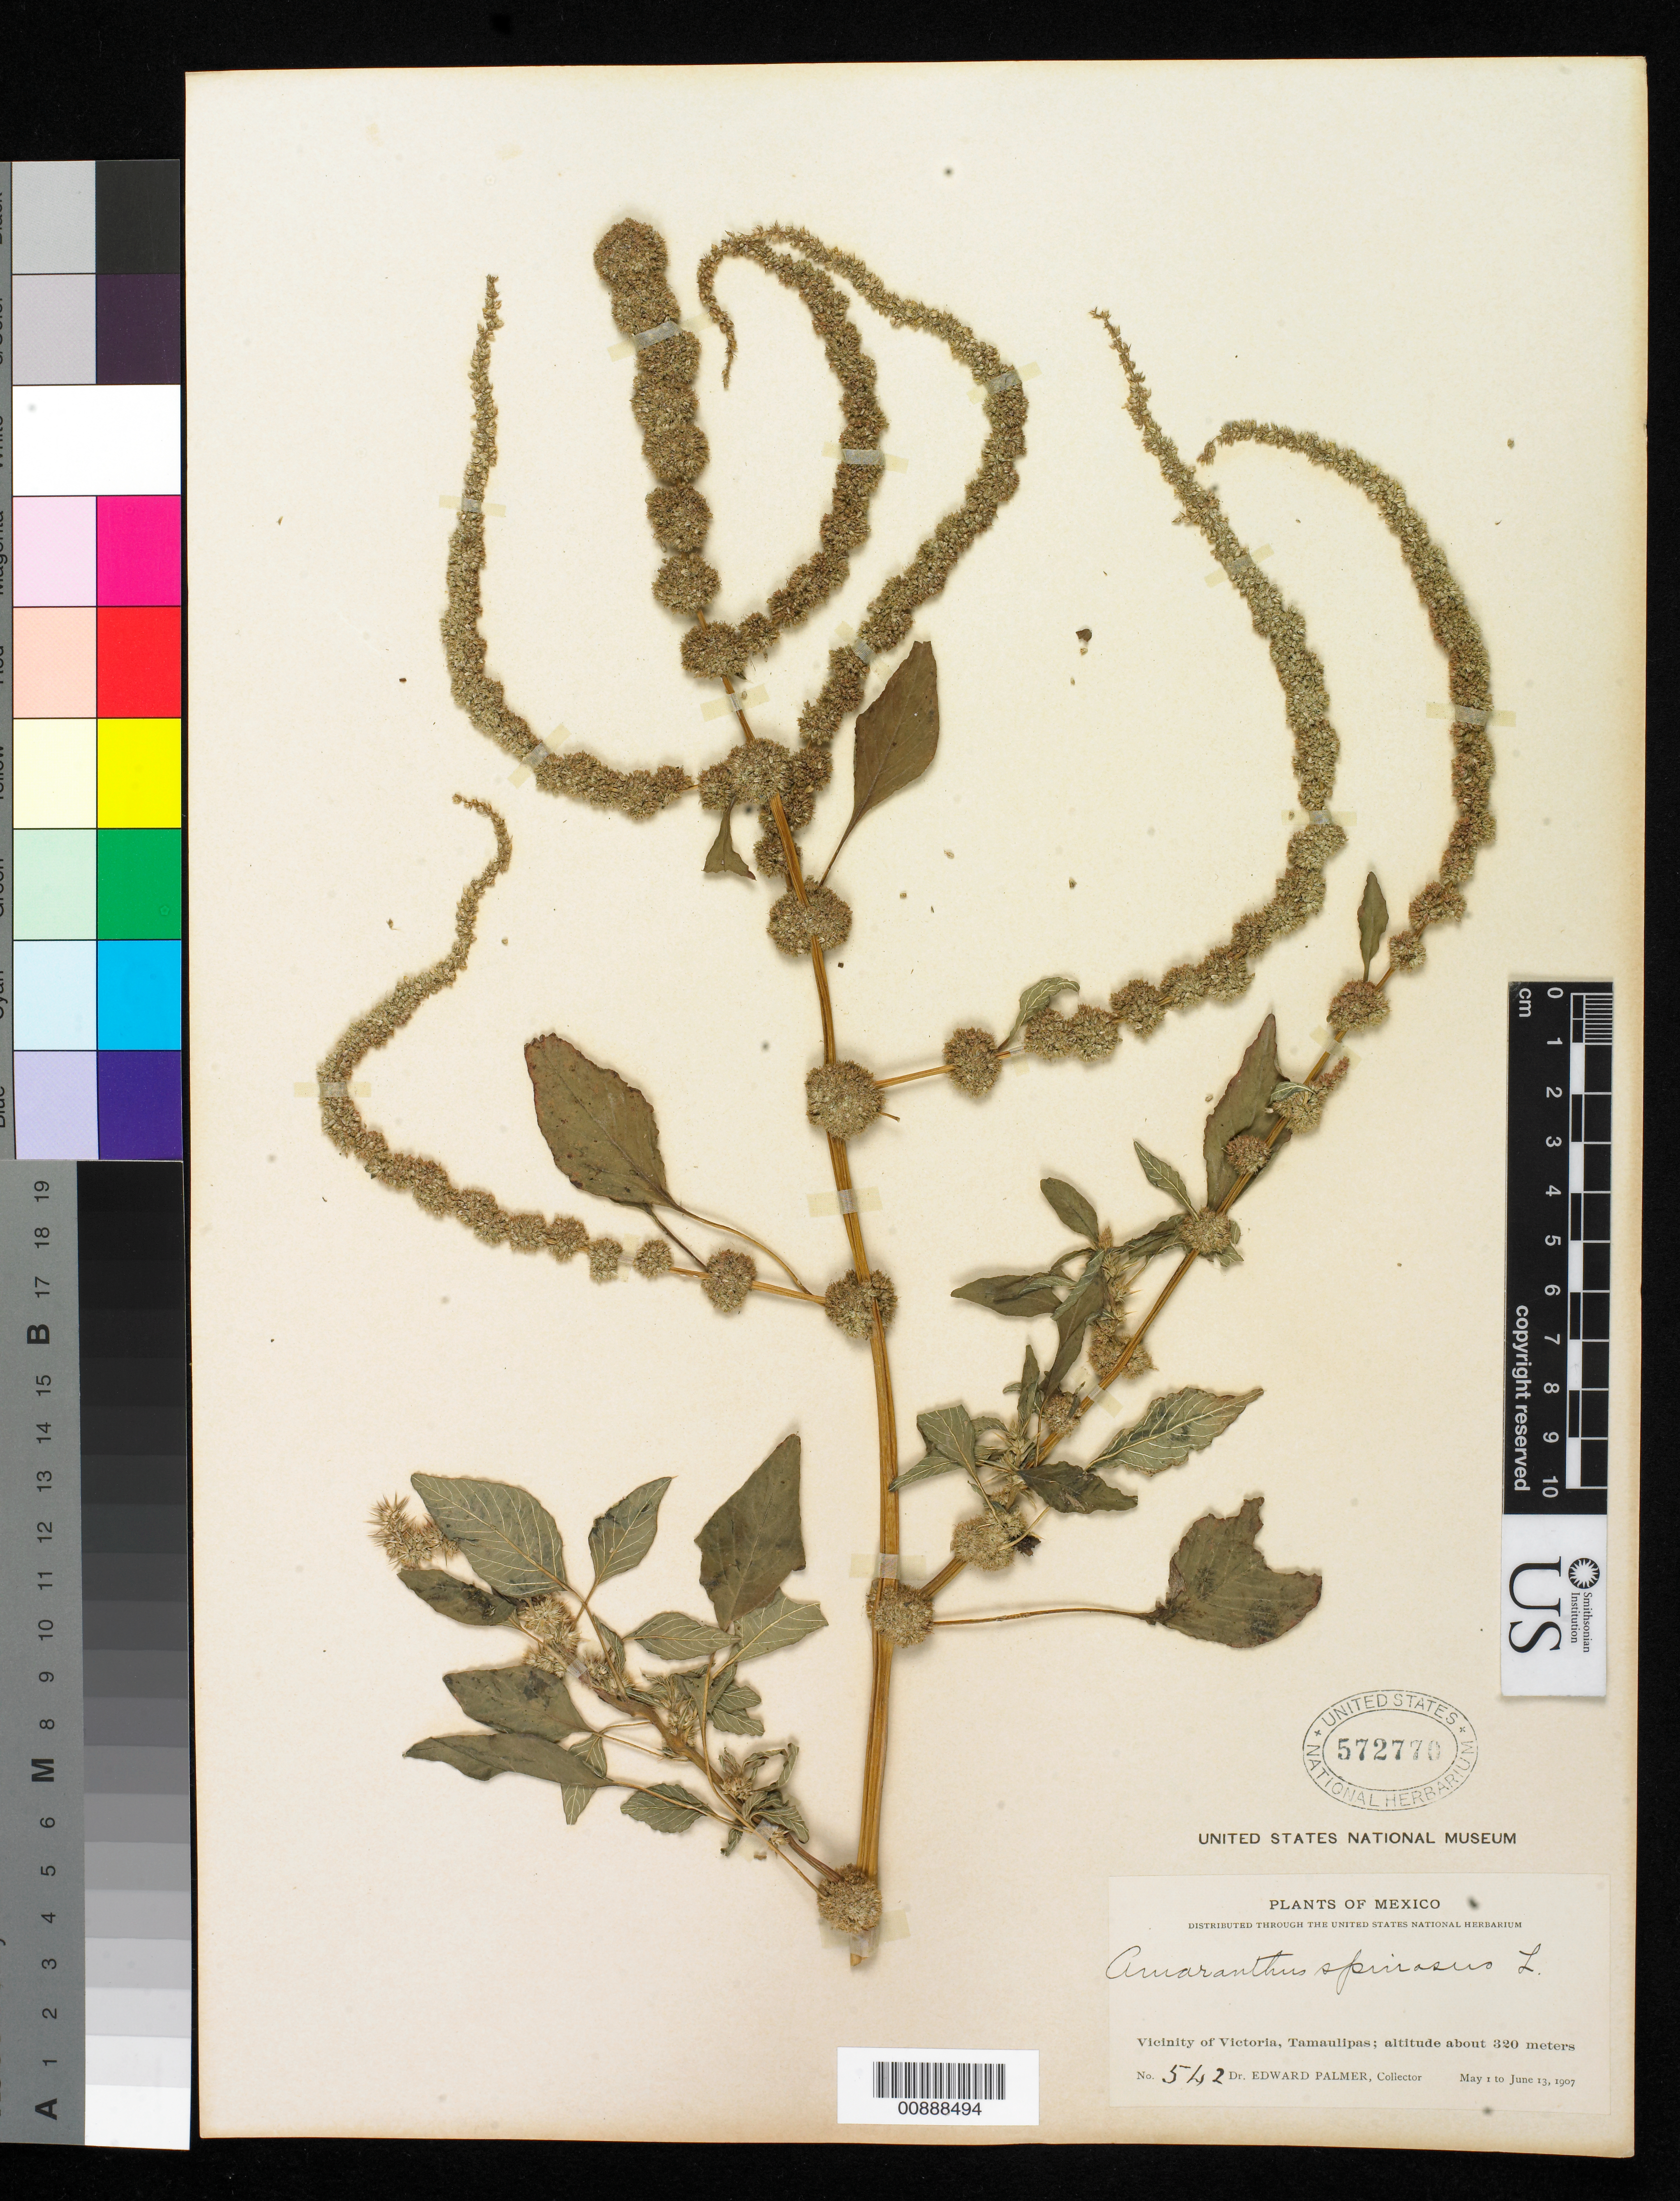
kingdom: Plantae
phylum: Tracheophyta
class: Magnoliopsida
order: Caryophyllales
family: Amaranthaceae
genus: Amaranthus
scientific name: Amaranthus spinosus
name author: L.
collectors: E. Palmer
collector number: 542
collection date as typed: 01 May 1907 to 13 Jun 1907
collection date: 1907-05-01/1907-06-13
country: Mexico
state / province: Tamaulipas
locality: Vicinity of Victoria.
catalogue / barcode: US 572770